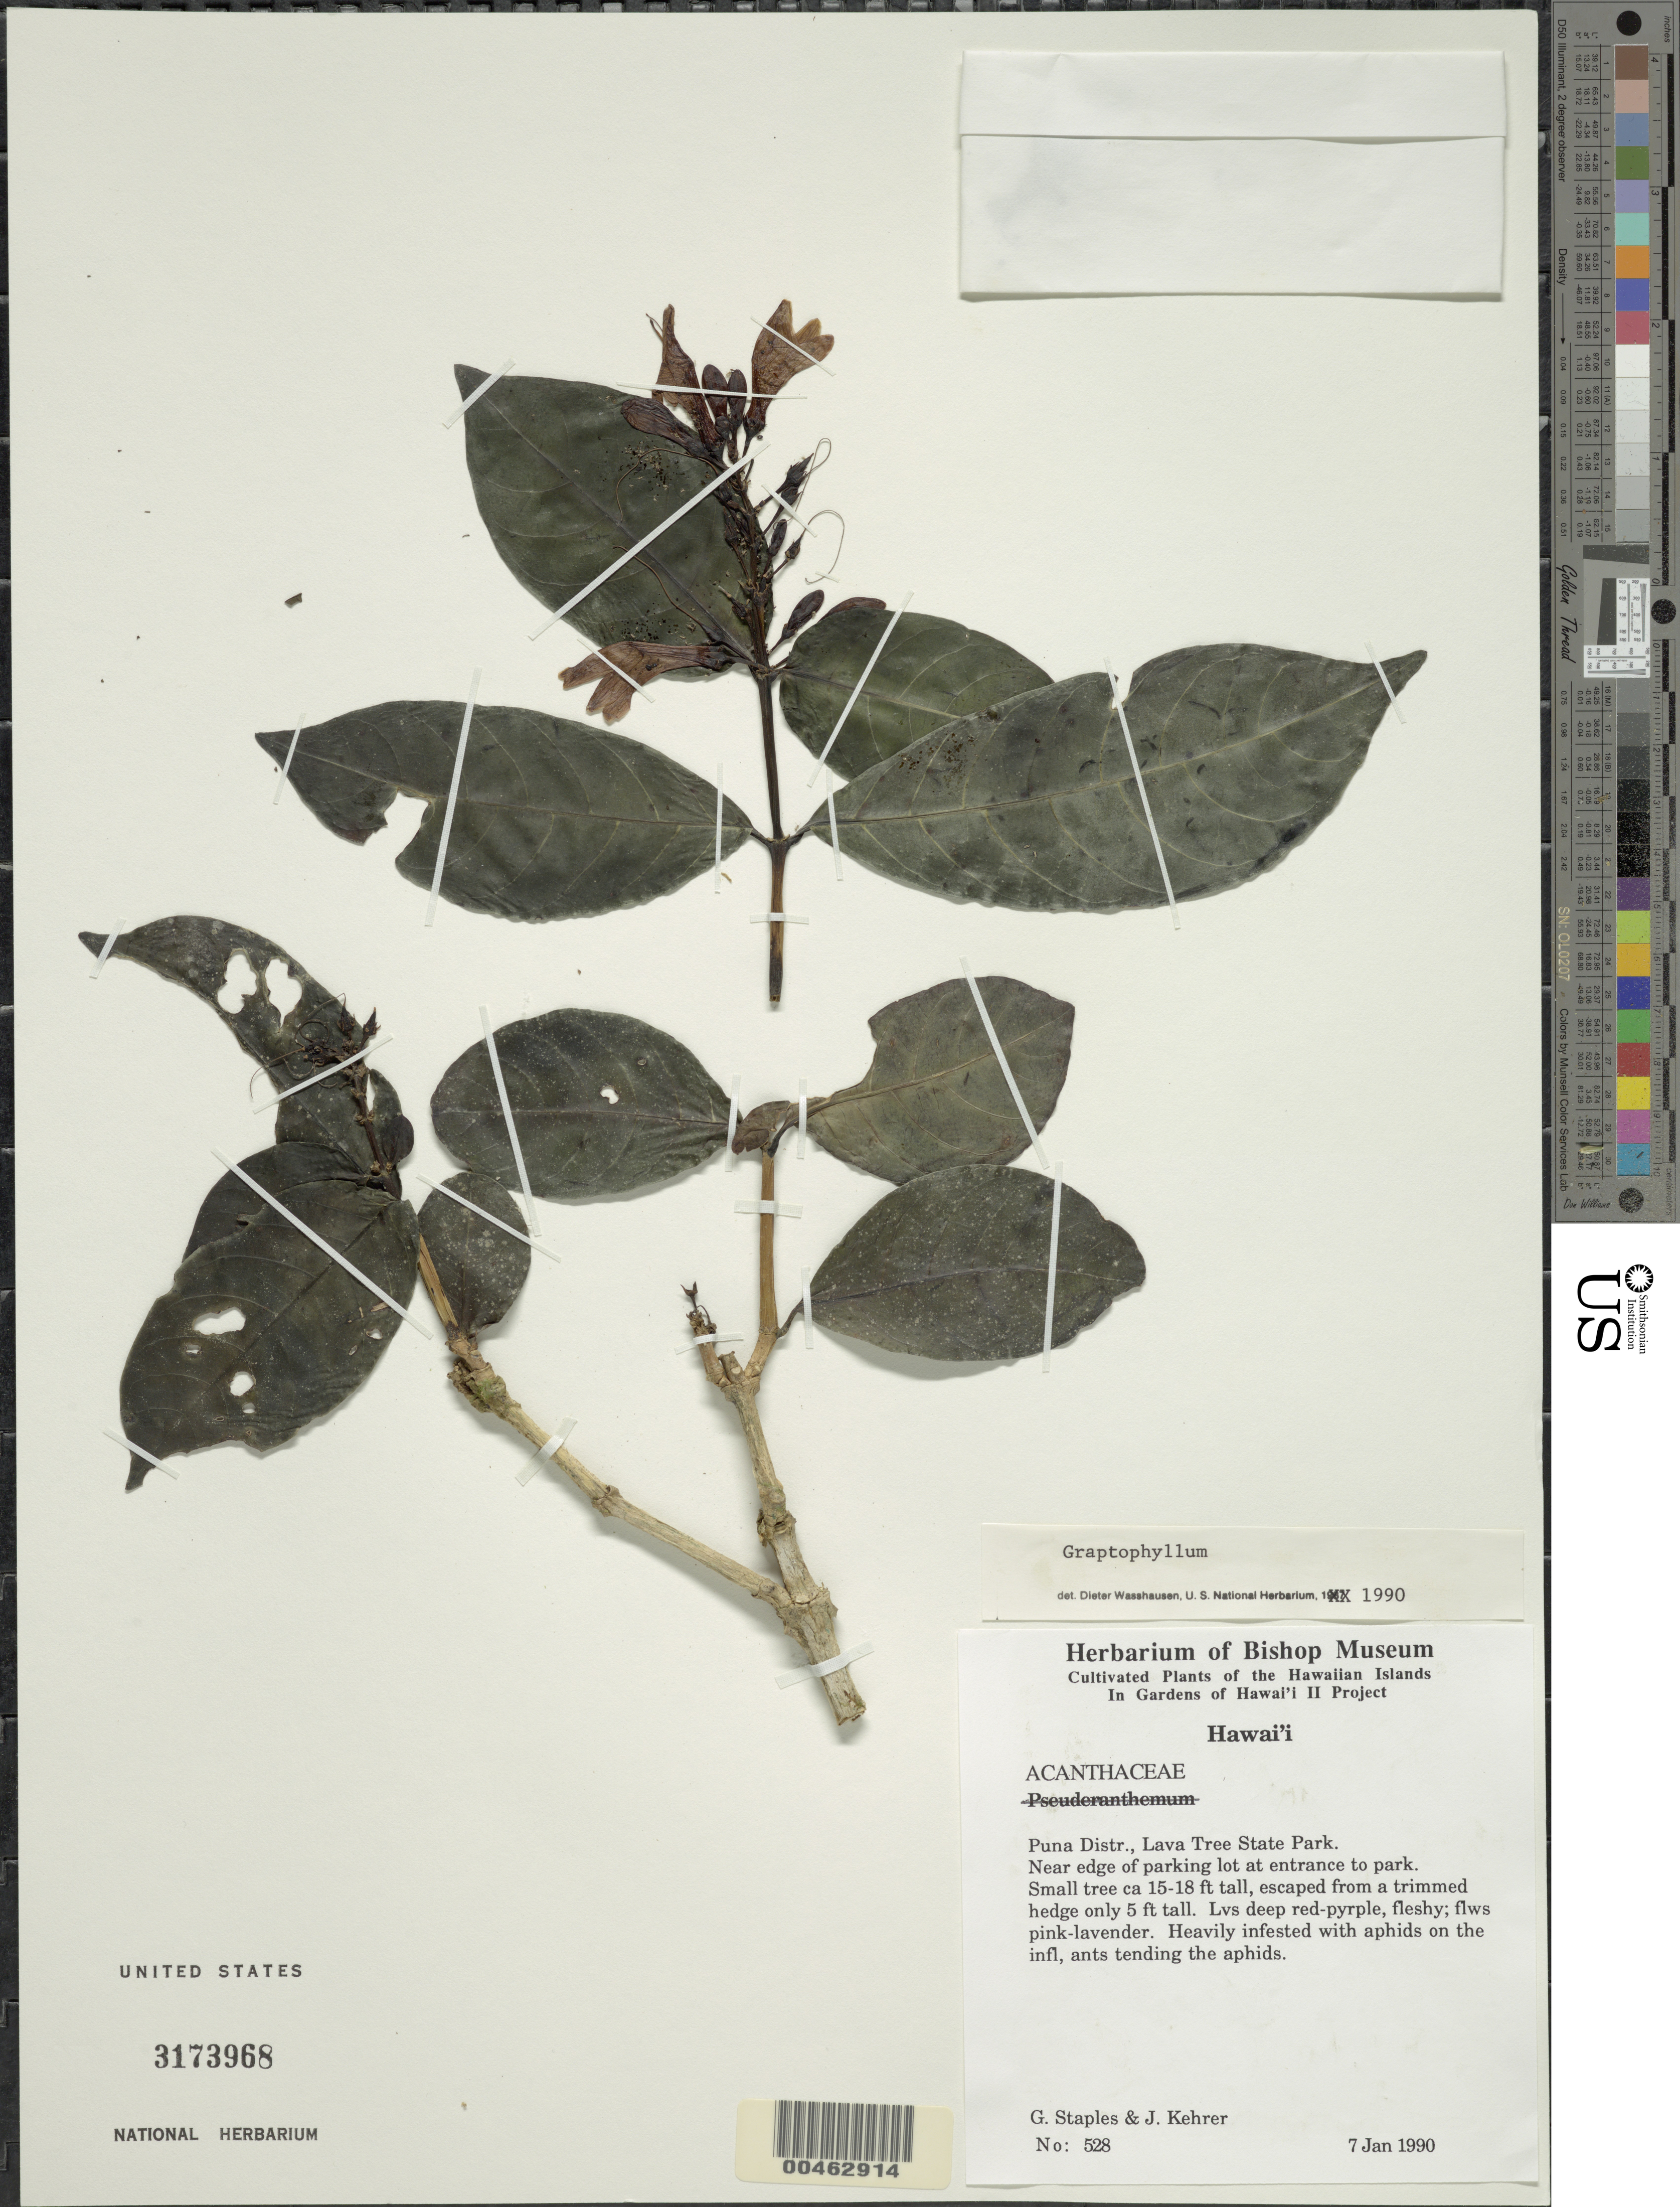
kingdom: Plantae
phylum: Tracheophyta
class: Magnoliopsida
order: Lamiales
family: Acanthaceae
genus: Graptophyllum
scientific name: Graptophyllum sp.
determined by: Wasshausen, Dieter C., (BOT), Smithsonian Institution - National Museum of Natural History (UNITED STATES)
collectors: G. Staples & J. Kehrer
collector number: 528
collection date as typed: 7 Jan 1990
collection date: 1990-01-07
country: United States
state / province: Hawaii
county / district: Hawaii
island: Hawaii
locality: Puna Dist., Lava Tree State Park. Near edge of parking lot at entrance to park.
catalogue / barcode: US 3173968